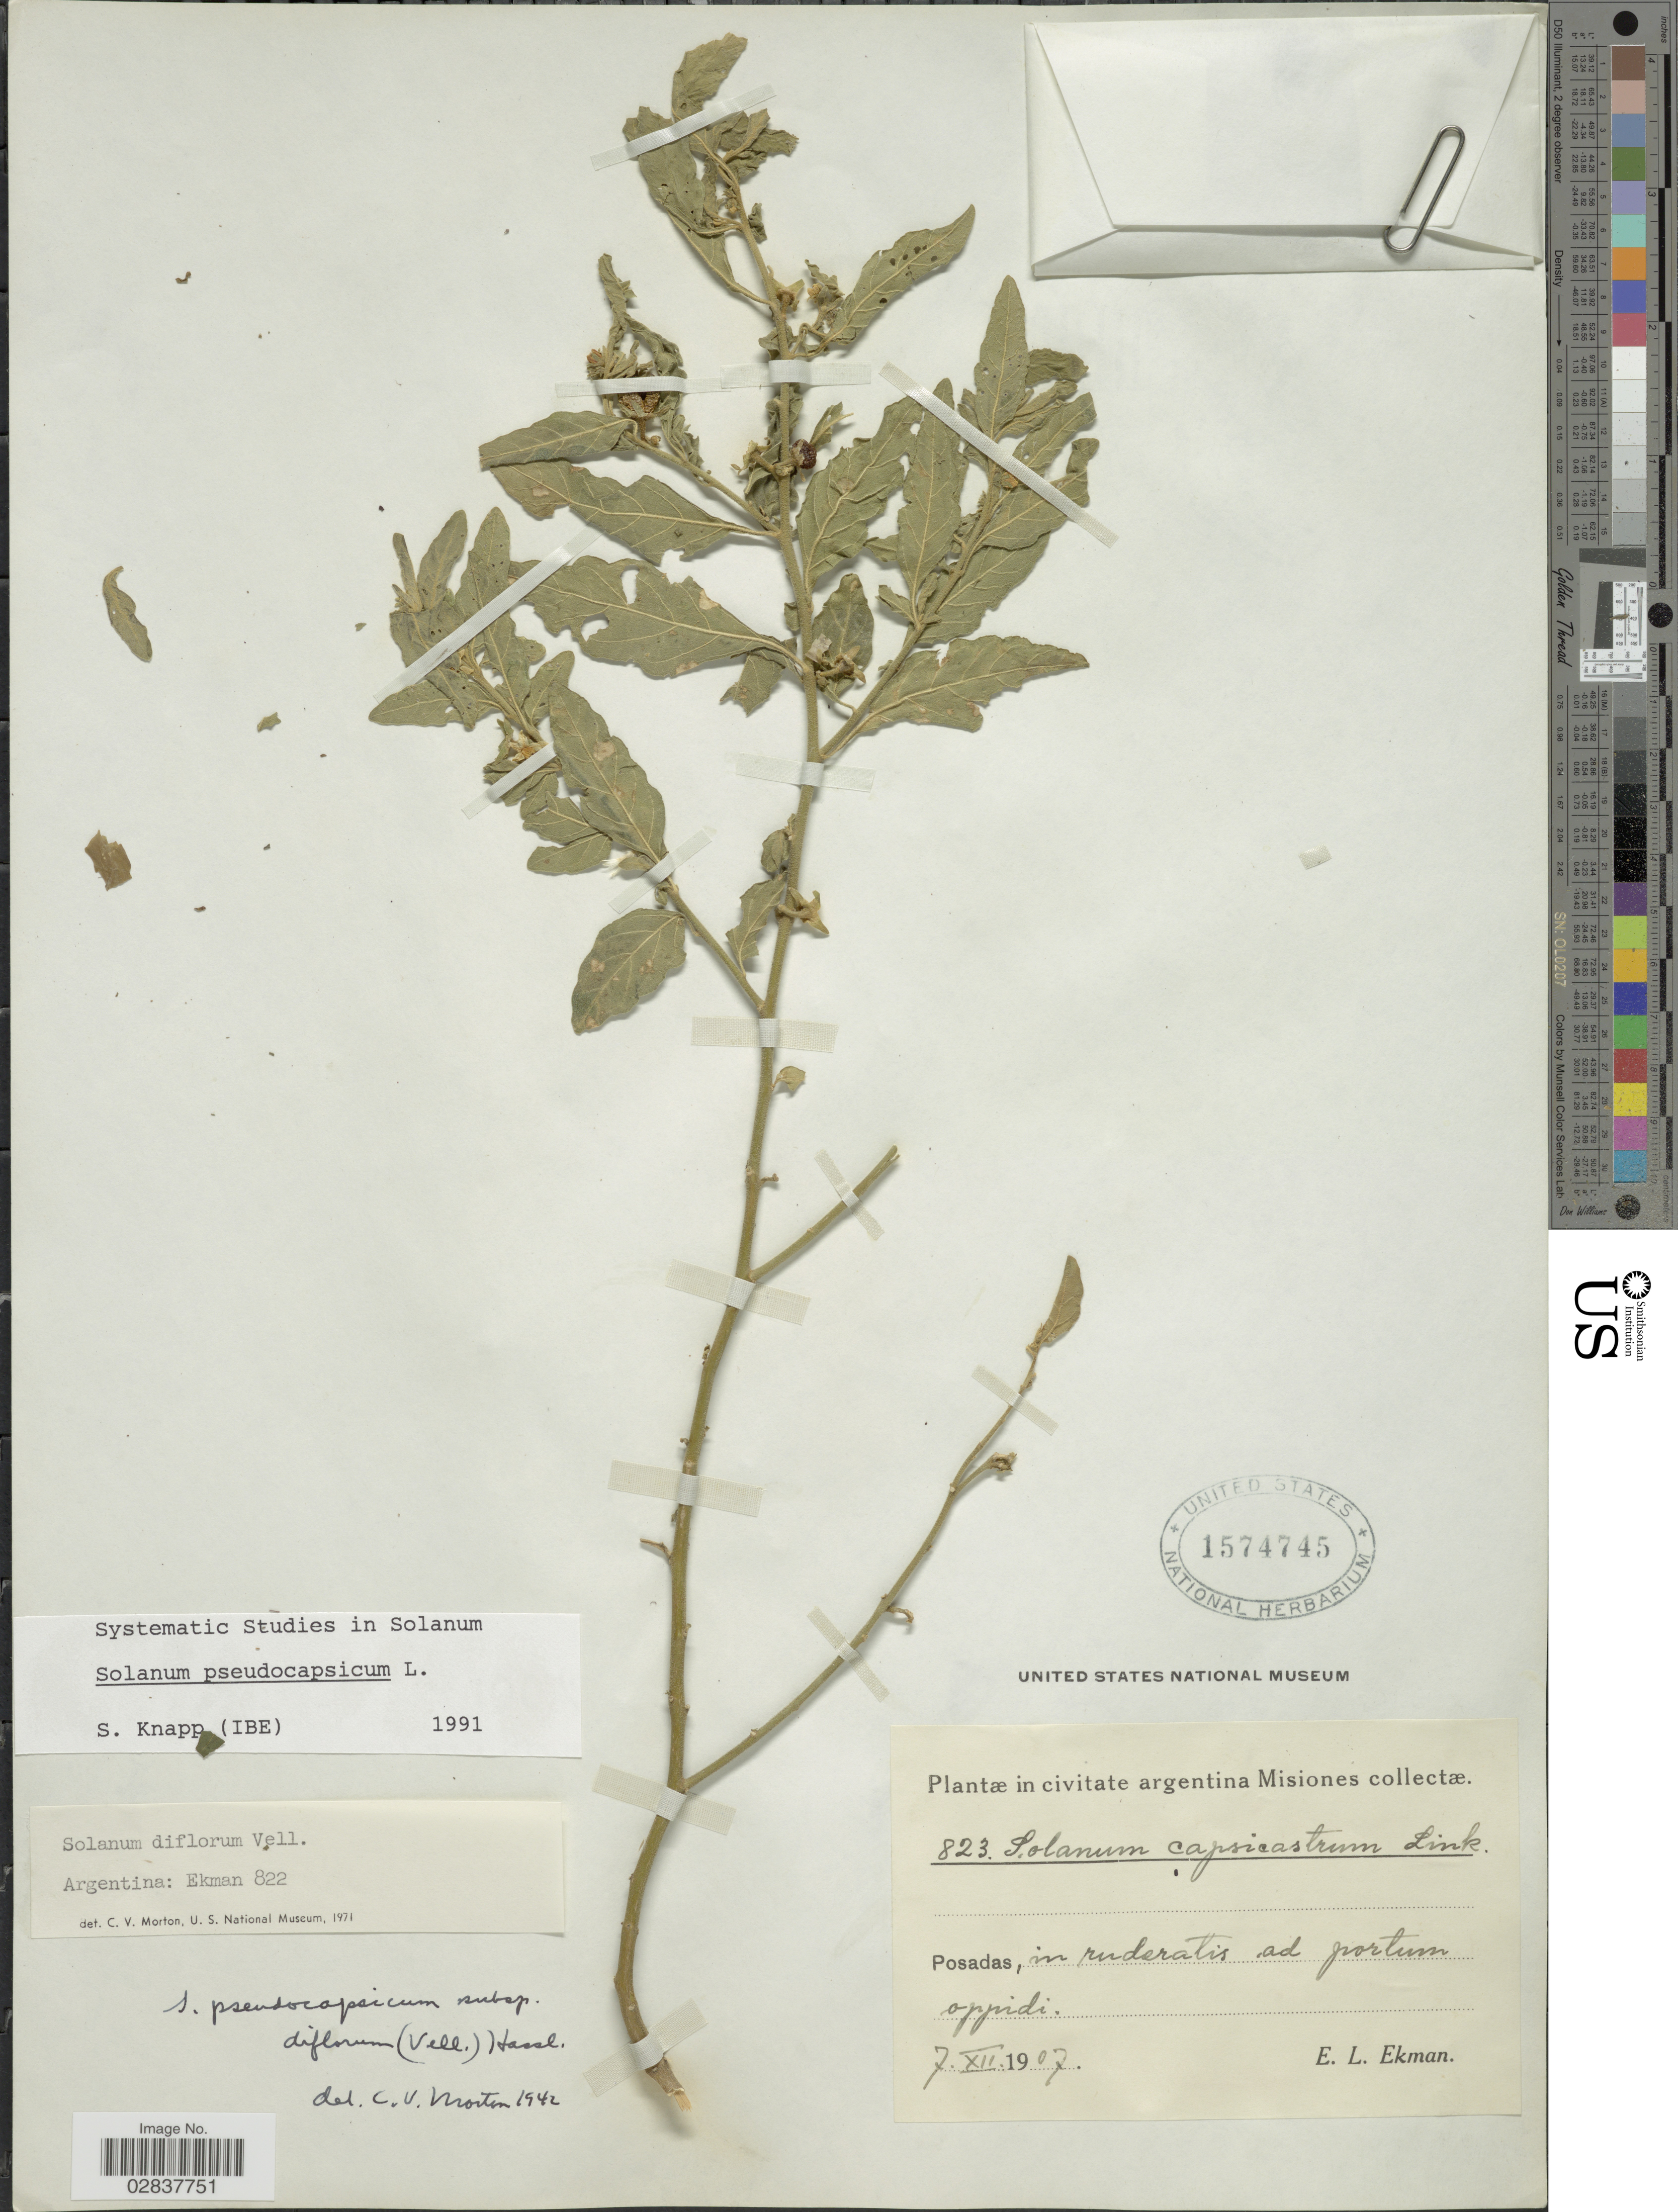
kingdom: Plantae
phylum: Tracheophyta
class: Magnoliopsida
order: Solanales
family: Solanaceae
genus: Solanum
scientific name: Solanum pseudocapsicum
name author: L.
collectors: E. L. Ekman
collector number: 823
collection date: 1907-12-07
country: Argentina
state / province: Misiones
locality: In civitate argentina Misiones. Posadas, in ruderatis ad portum oppidi.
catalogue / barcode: US 1574745